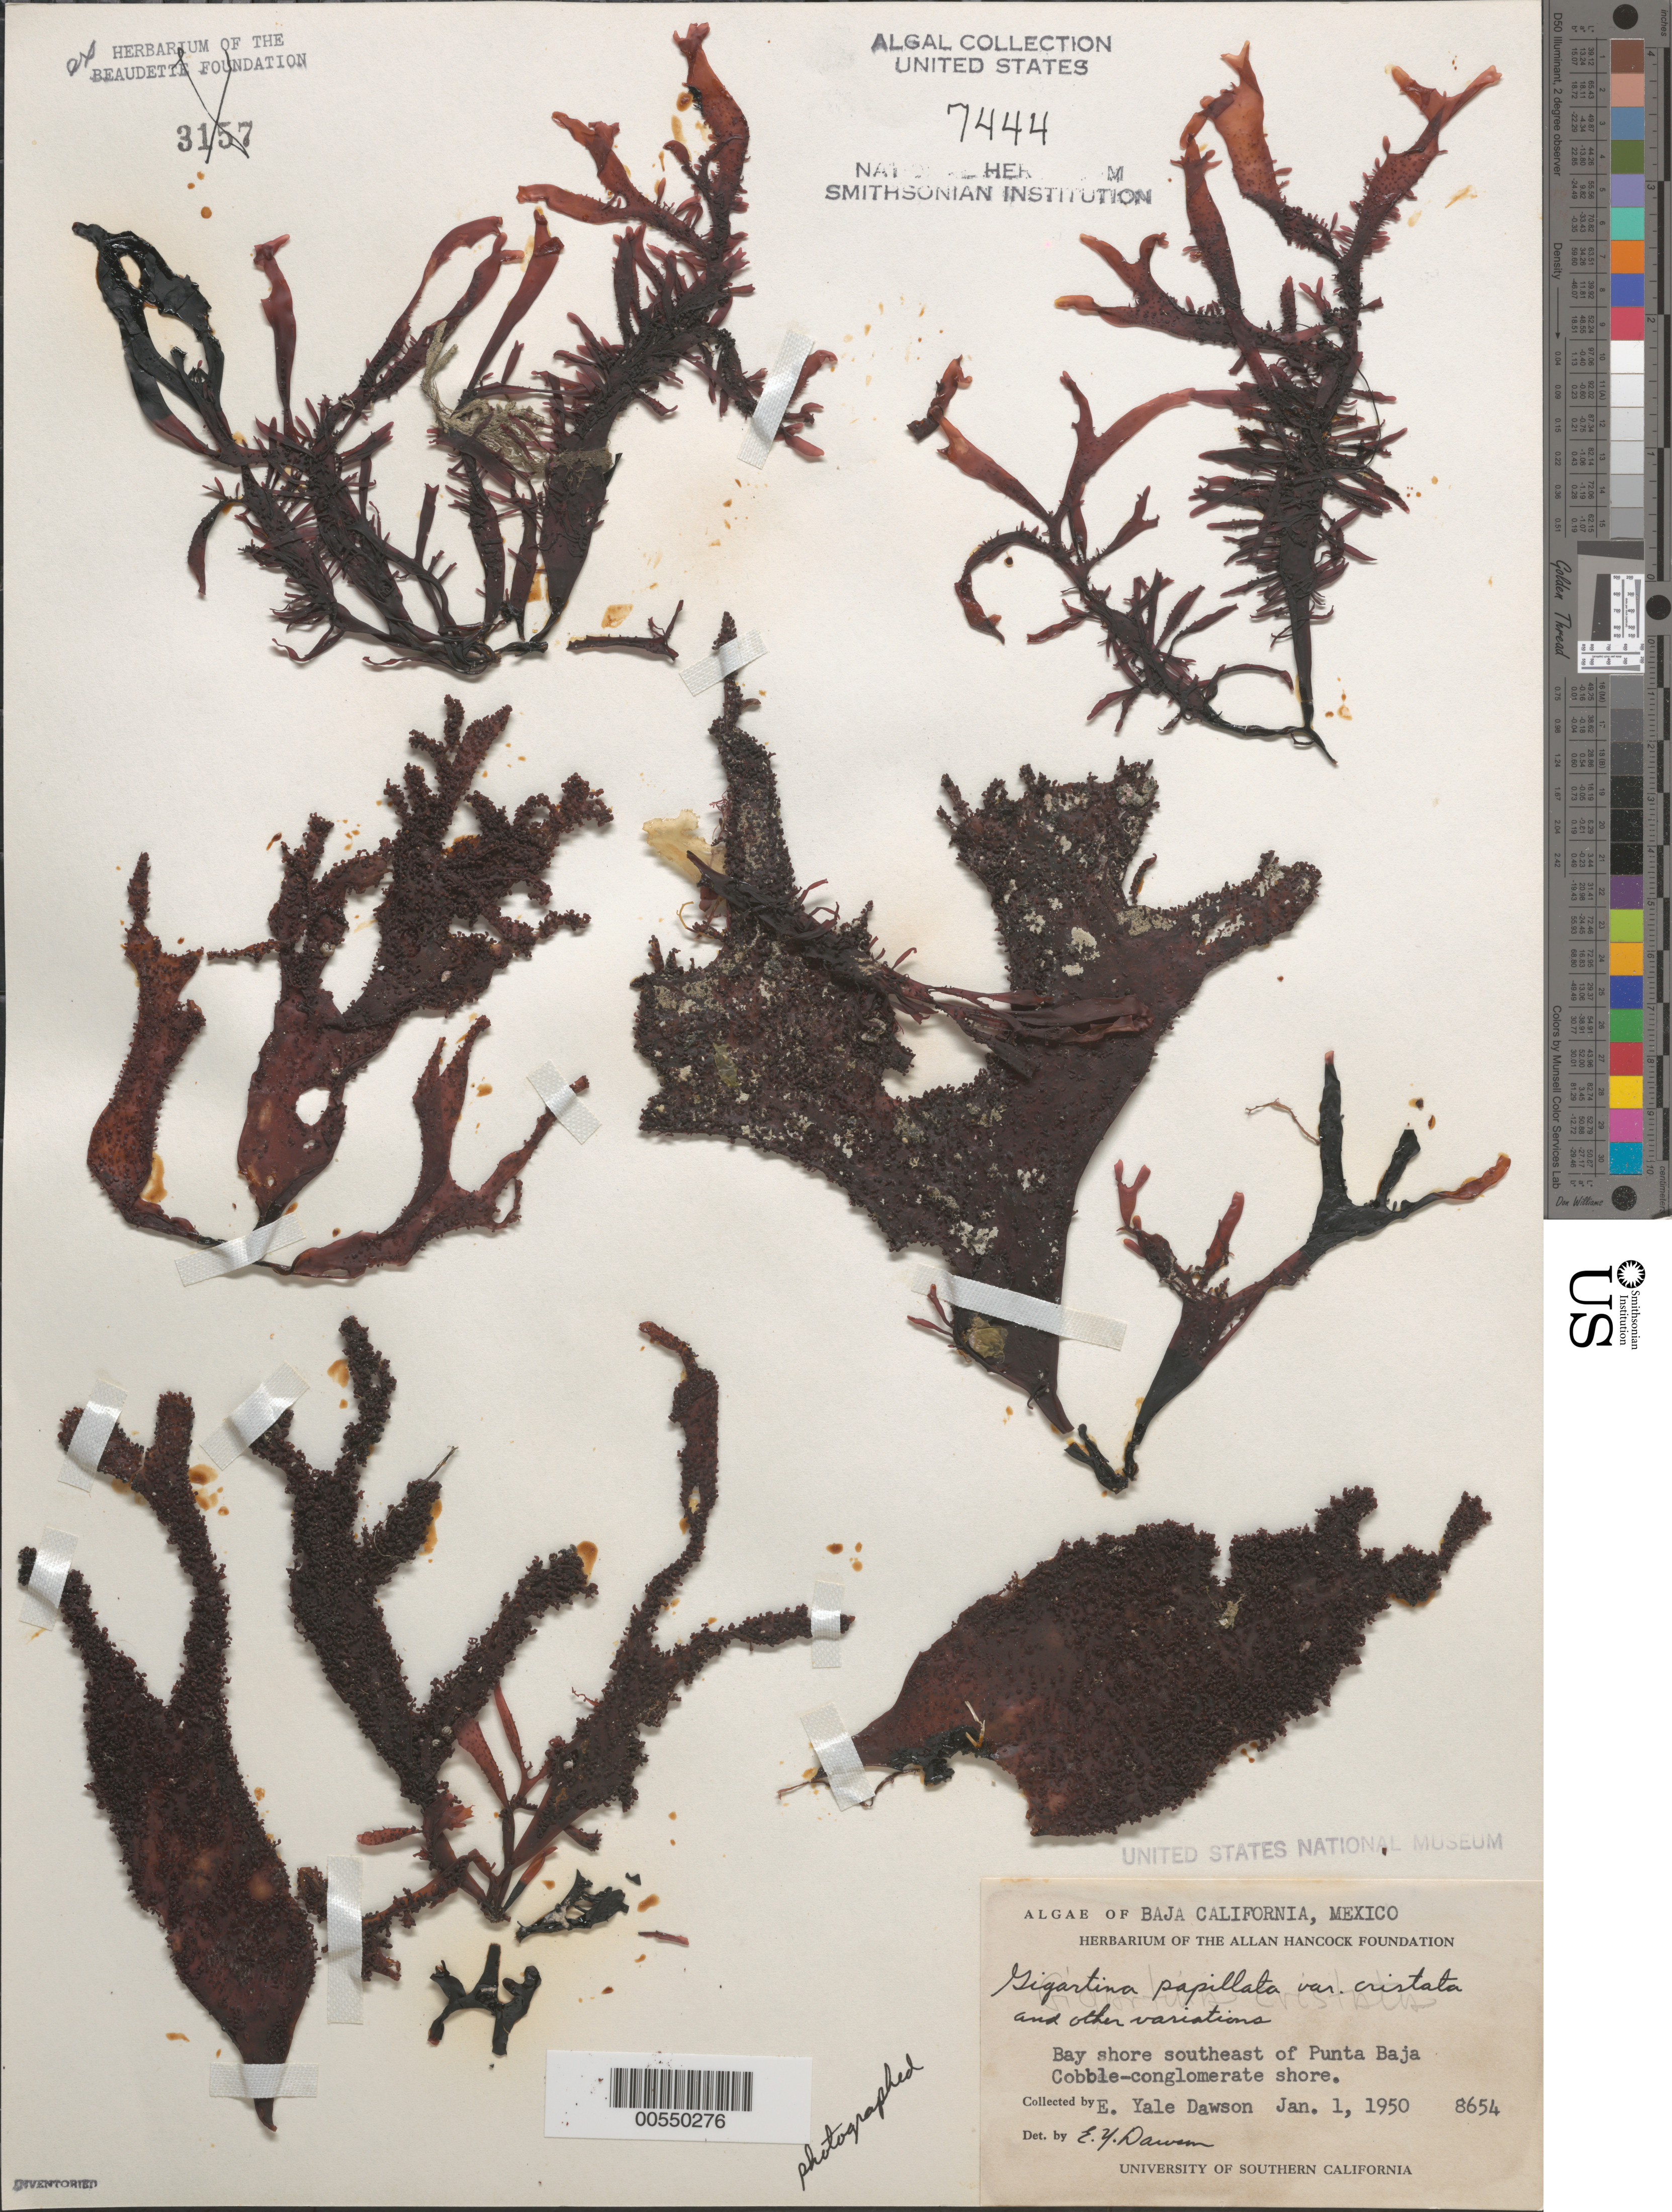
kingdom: Plantae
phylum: Rhodophyta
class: Florideophyceae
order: Gigartinales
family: Phyllophoraceae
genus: Mastocarpus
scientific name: Mastocarpus papillatus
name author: (C. Agardh) Kütz.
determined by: Algae name updating Project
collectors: E. Y. Dawson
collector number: EYD 8654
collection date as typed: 01 Jan 1950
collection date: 1950-01-01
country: Mexico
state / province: Baja California Norte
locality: Southeast of Punta Baja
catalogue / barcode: US 7444